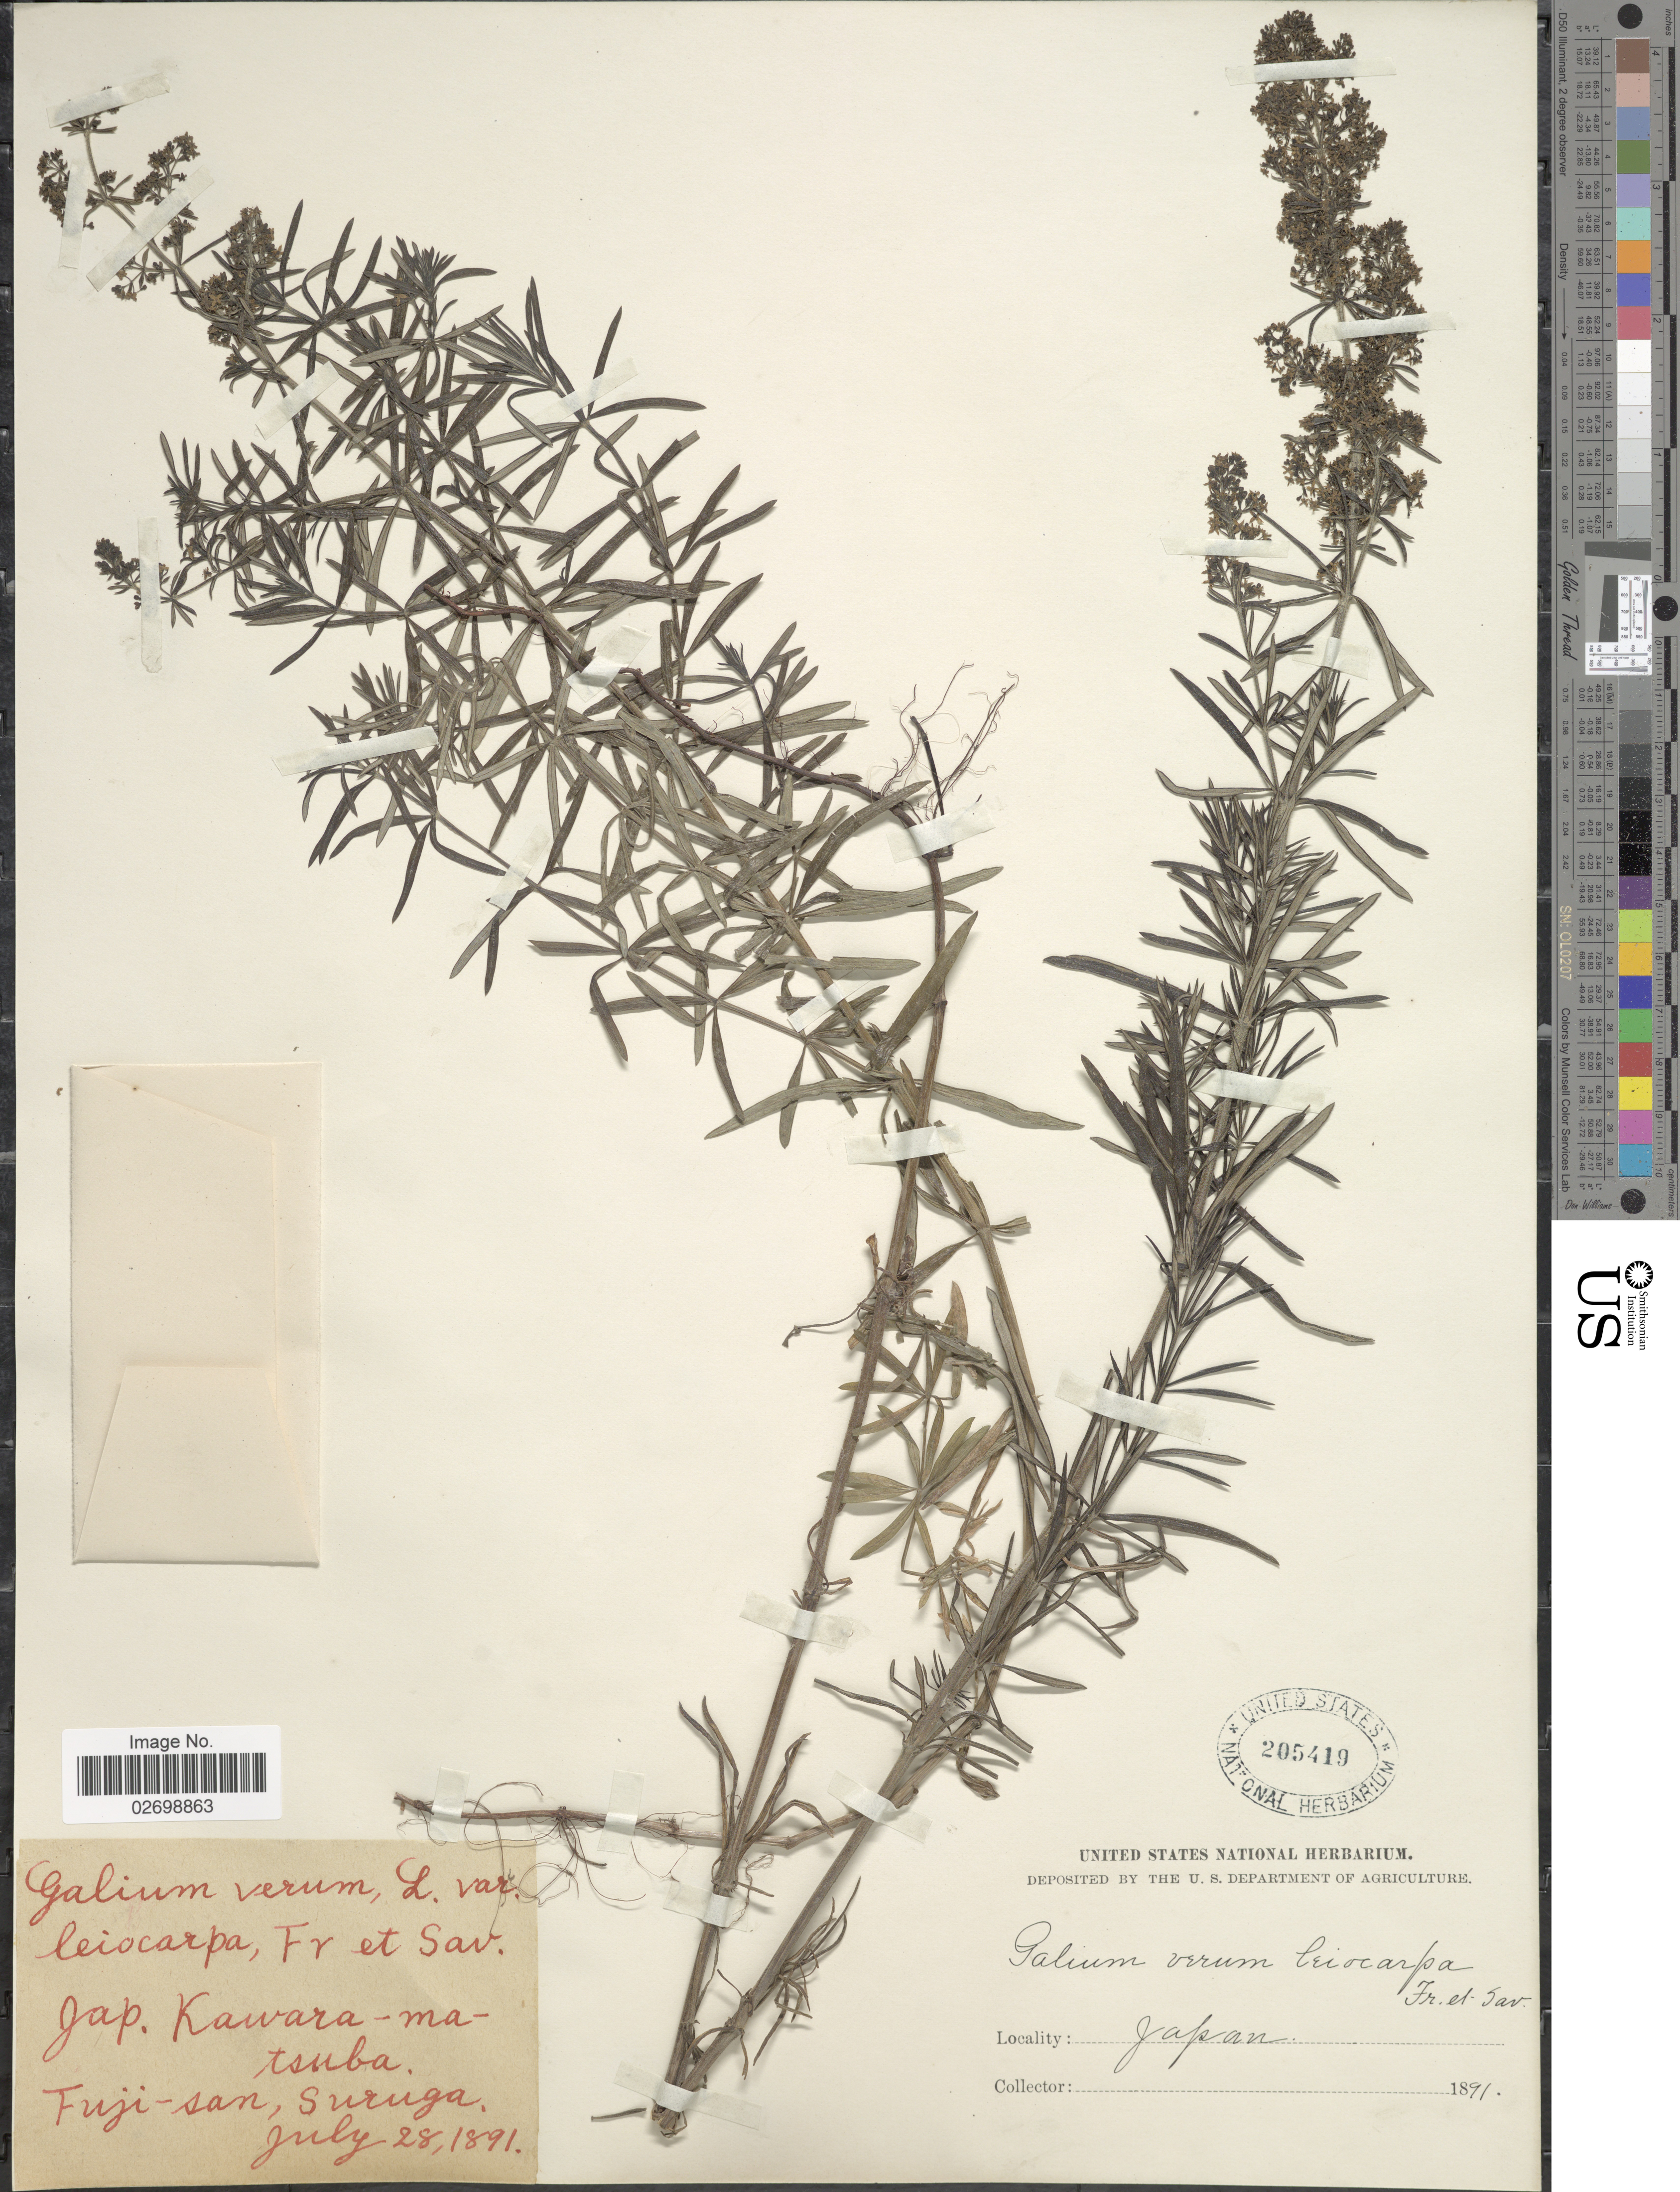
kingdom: Plantae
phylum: Tracheophyta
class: Magnoliopsida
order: Gentianales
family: Rubiaceae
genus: Galium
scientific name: Galium verum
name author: L.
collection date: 1891-07-28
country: Japan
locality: Fuji-san, Suruga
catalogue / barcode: US 205419